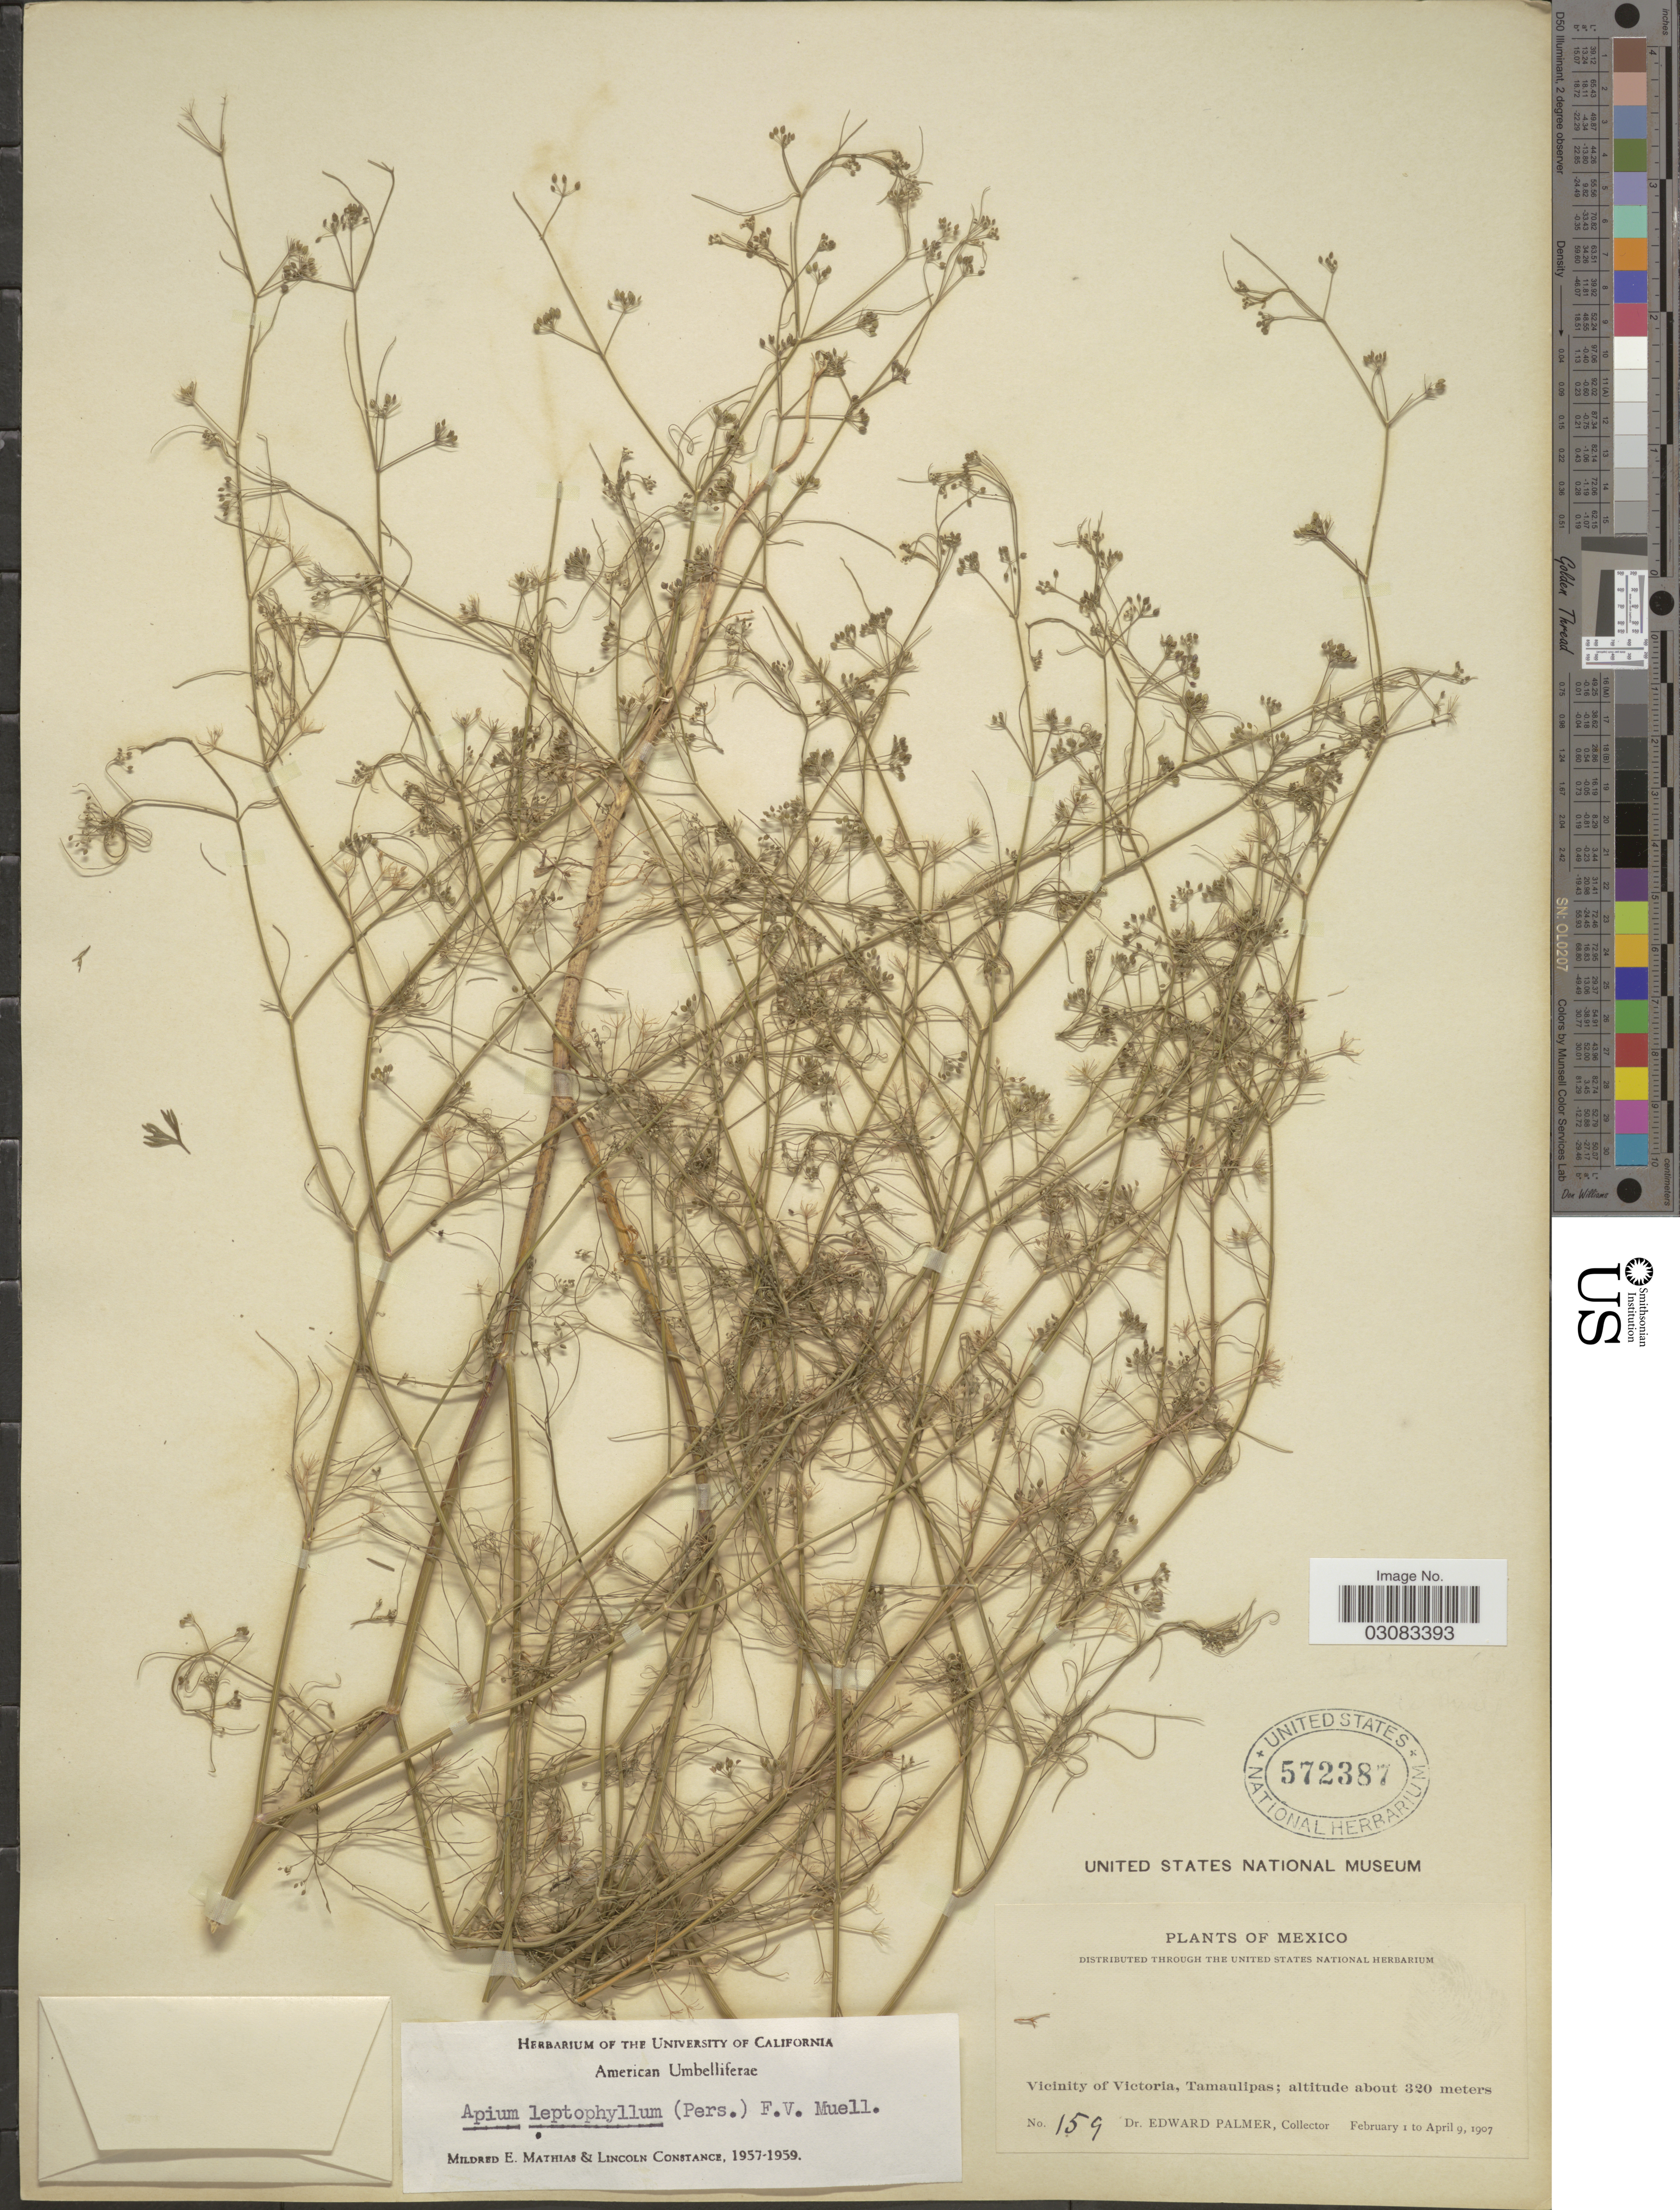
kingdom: Plantae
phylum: Tracheophyta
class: Magnoliopsida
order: Apiales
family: Apiaceae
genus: Cyclospermum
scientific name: Cyclospermum leptophyllum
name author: (Pers.) Sprague ex Britton & P. Wilson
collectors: E. Palmer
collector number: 159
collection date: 1907-02-01/1907-04-09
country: Mexico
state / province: Tamaulipas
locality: Vicinity of Victoria.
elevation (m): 320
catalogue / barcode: US 572387